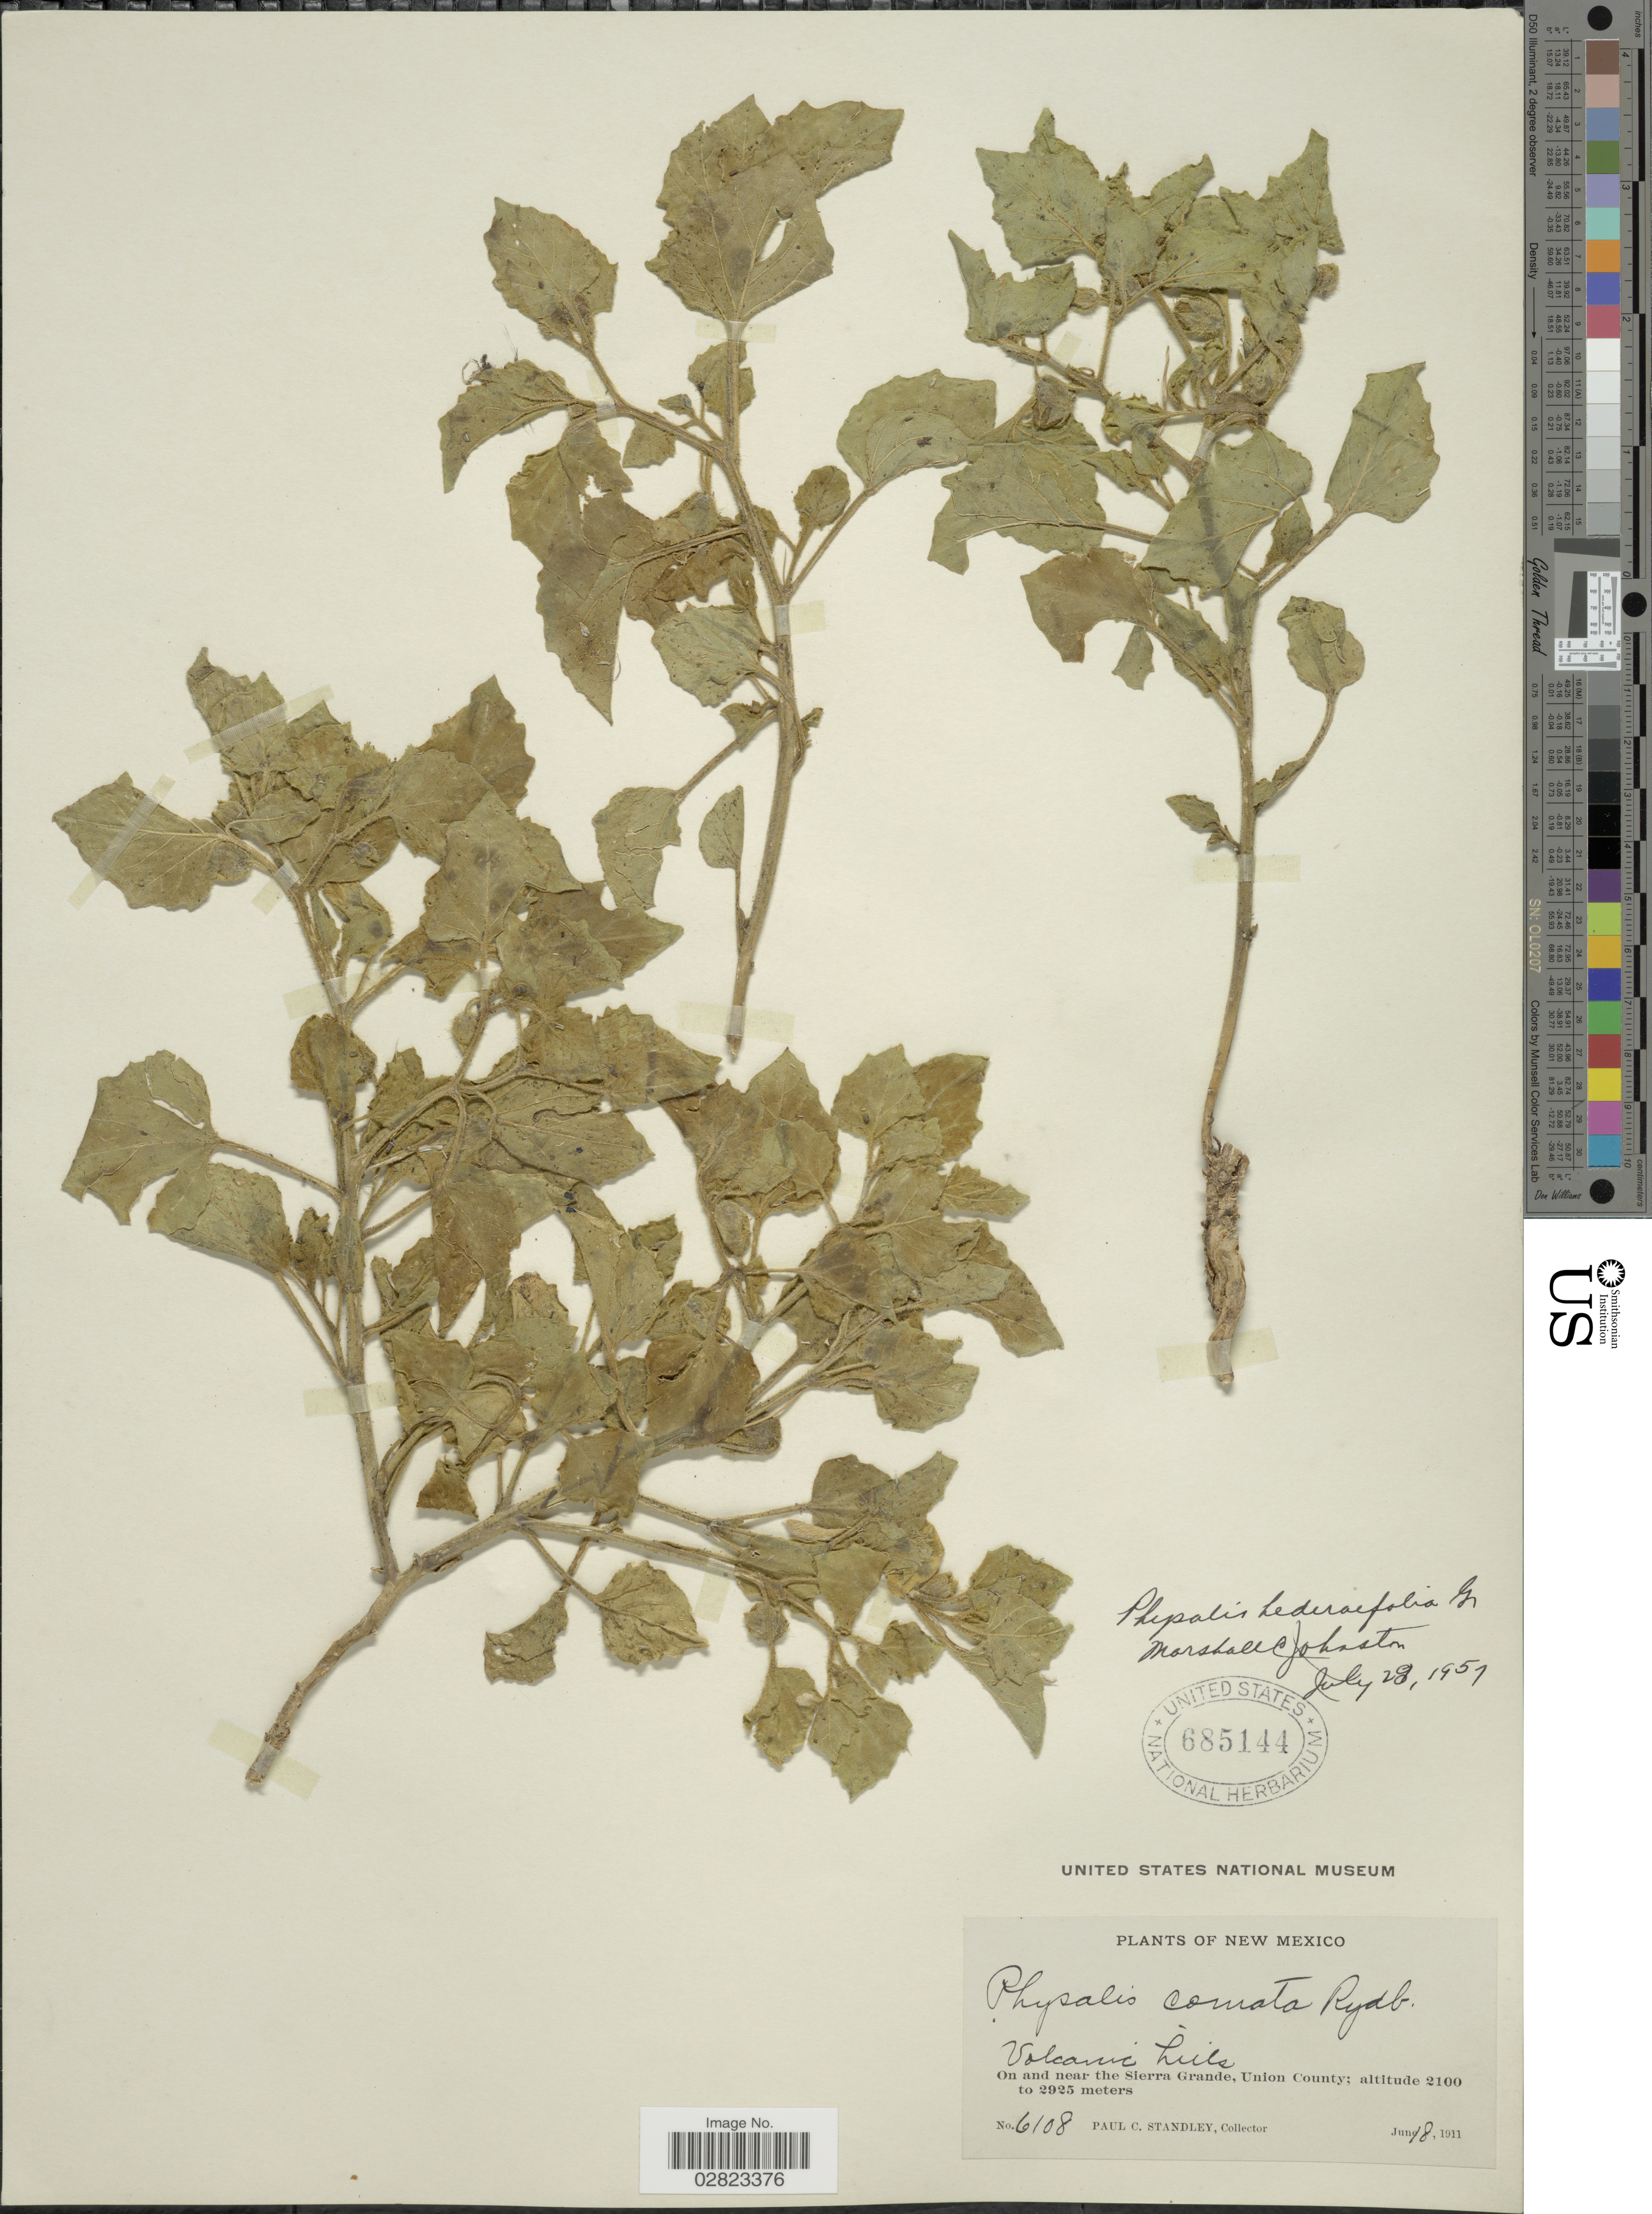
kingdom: Plantae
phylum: Tracheophyta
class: Magnoliopsida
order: Solanales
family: Solanaceae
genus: Physalis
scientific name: Physalis hederifolia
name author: A. Gray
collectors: P. C. Standley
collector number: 6108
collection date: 1911-06-18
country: United States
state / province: New Mexico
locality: Volcanic hills. On and near the Sierra Grande, Union County.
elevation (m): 2100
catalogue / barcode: US 685144